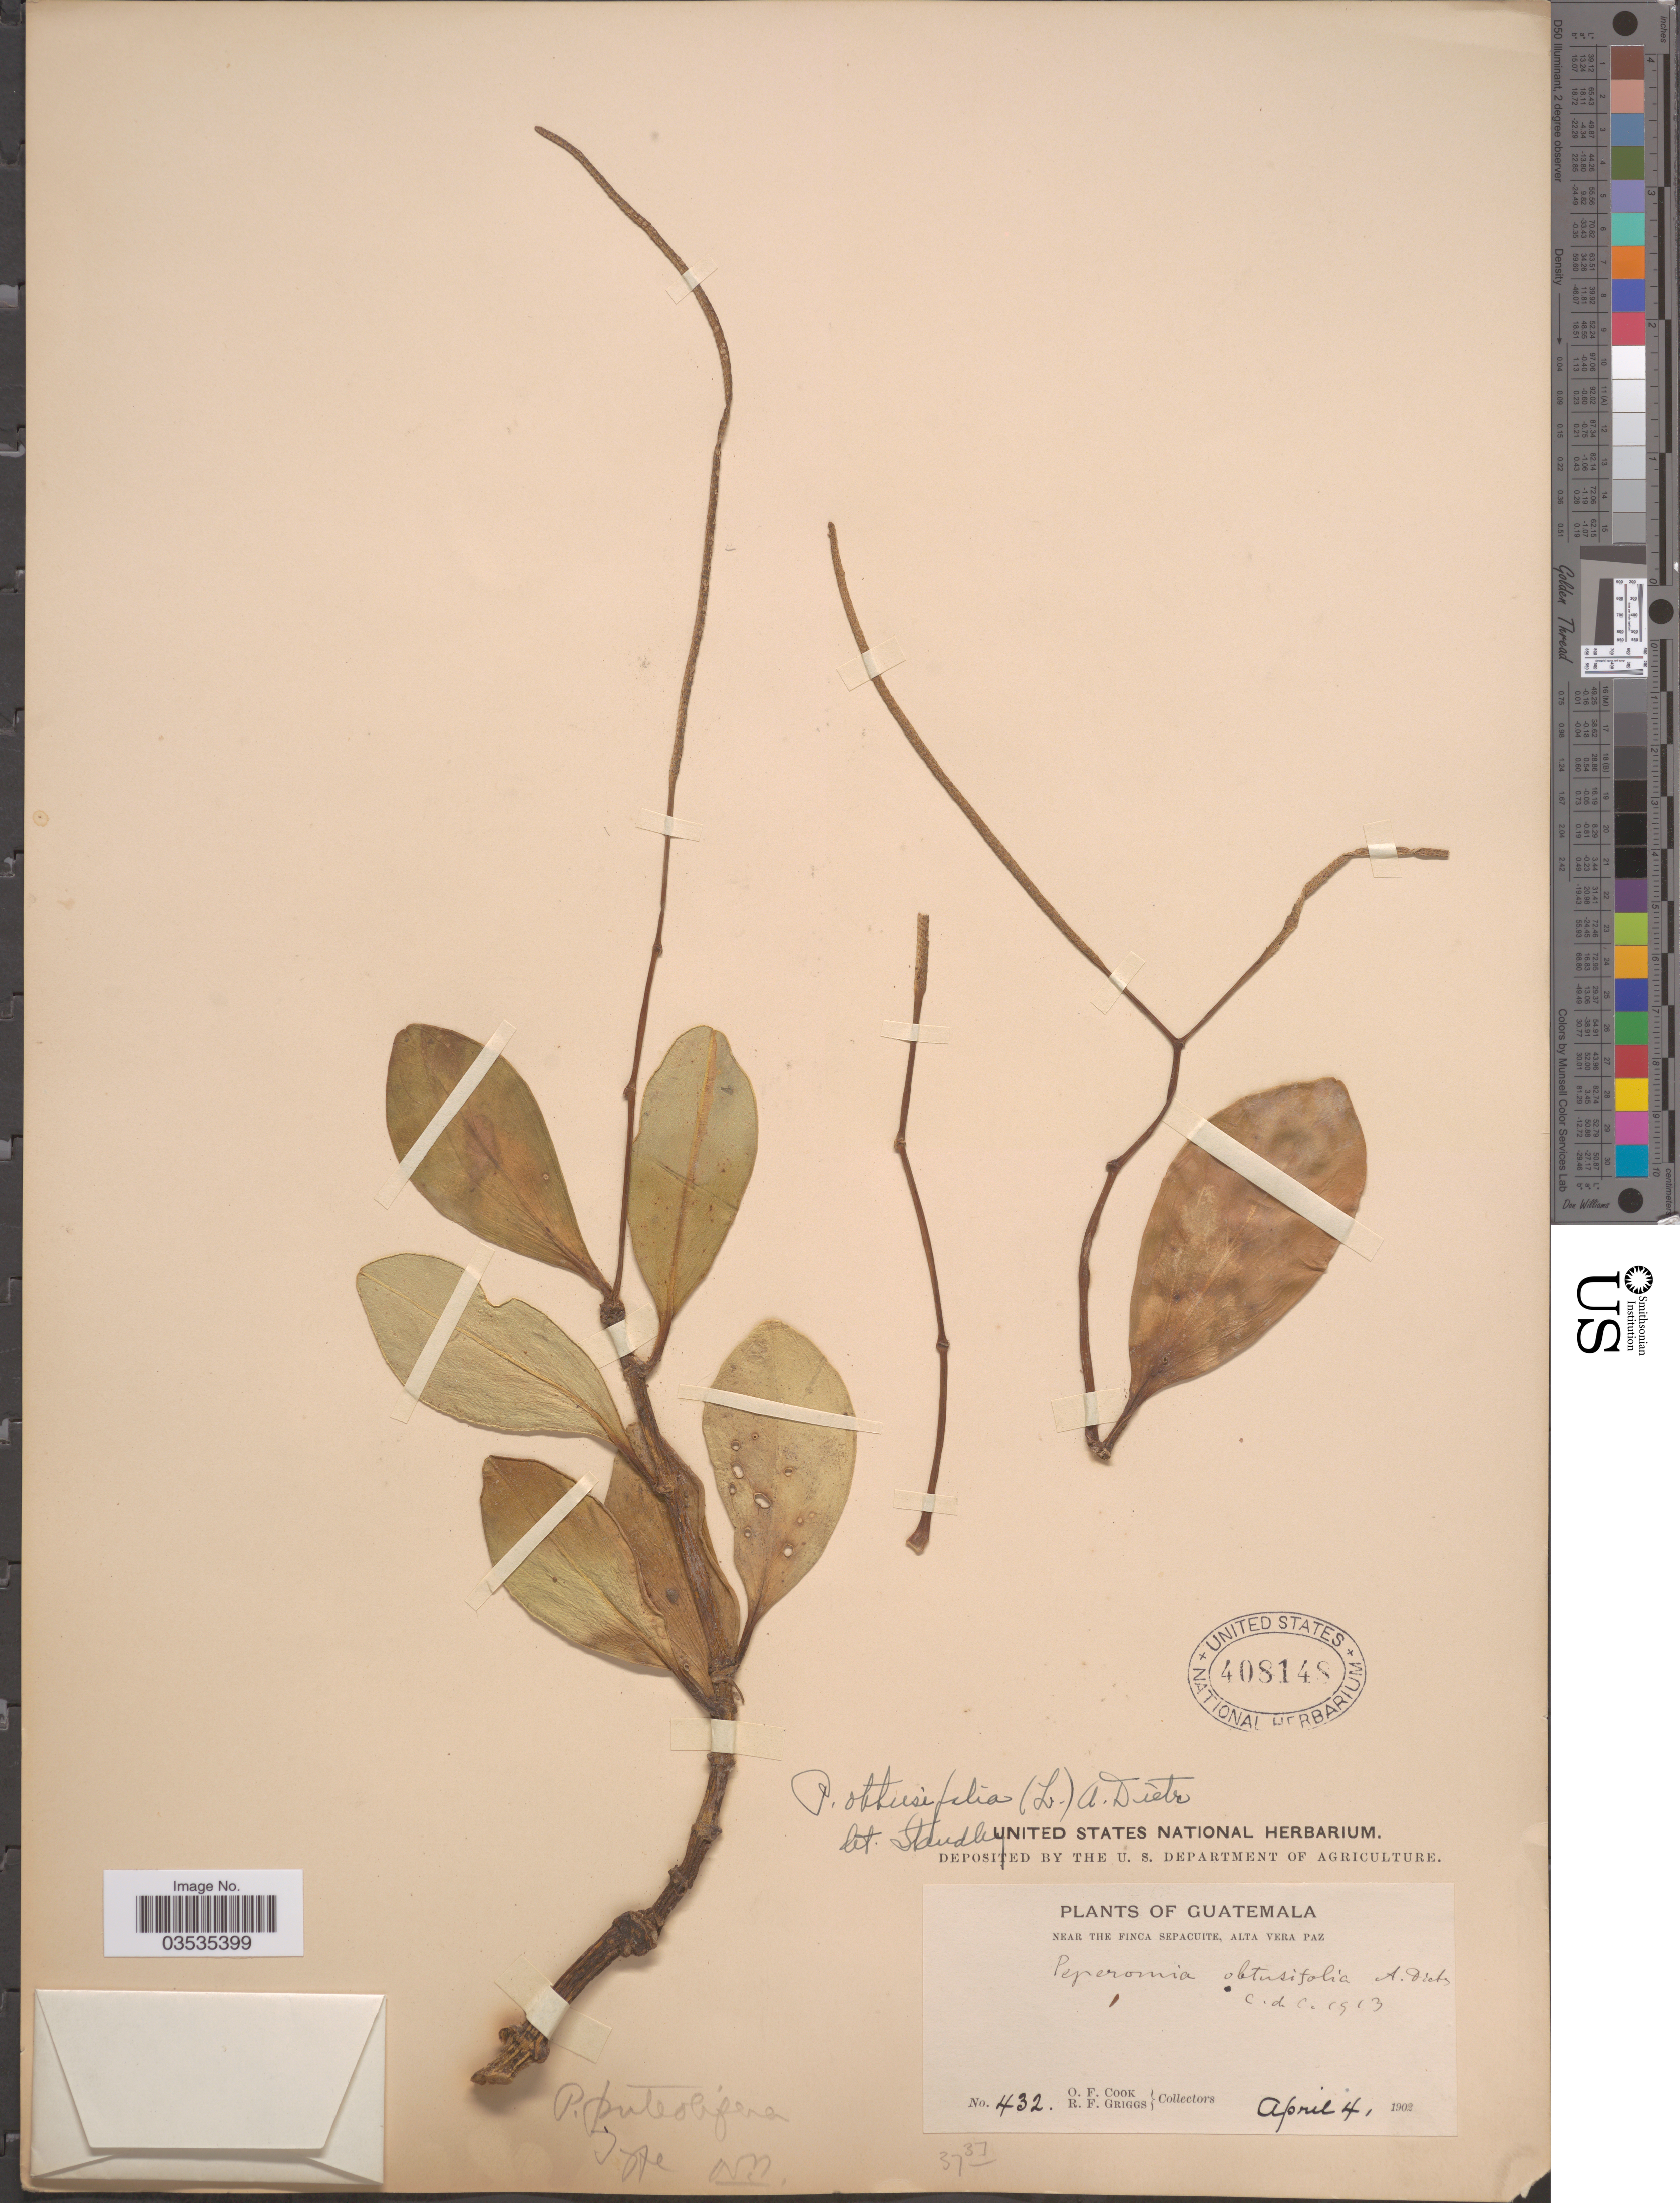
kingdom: Plantae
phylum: Tracheophyta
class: Magnoliopsida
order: Piperales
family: Piperaceae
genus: Peperomia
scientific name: Peperomia obtusifolia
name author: (L.) A. Dietr.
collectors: O. F. Cook & R. F. Griggs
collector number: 432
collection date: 1902-04-04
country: Guatemala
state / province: Alta Verapaz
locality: Near the Finca Sepacuite, Alta Vera Paz.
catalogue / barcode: US 408148